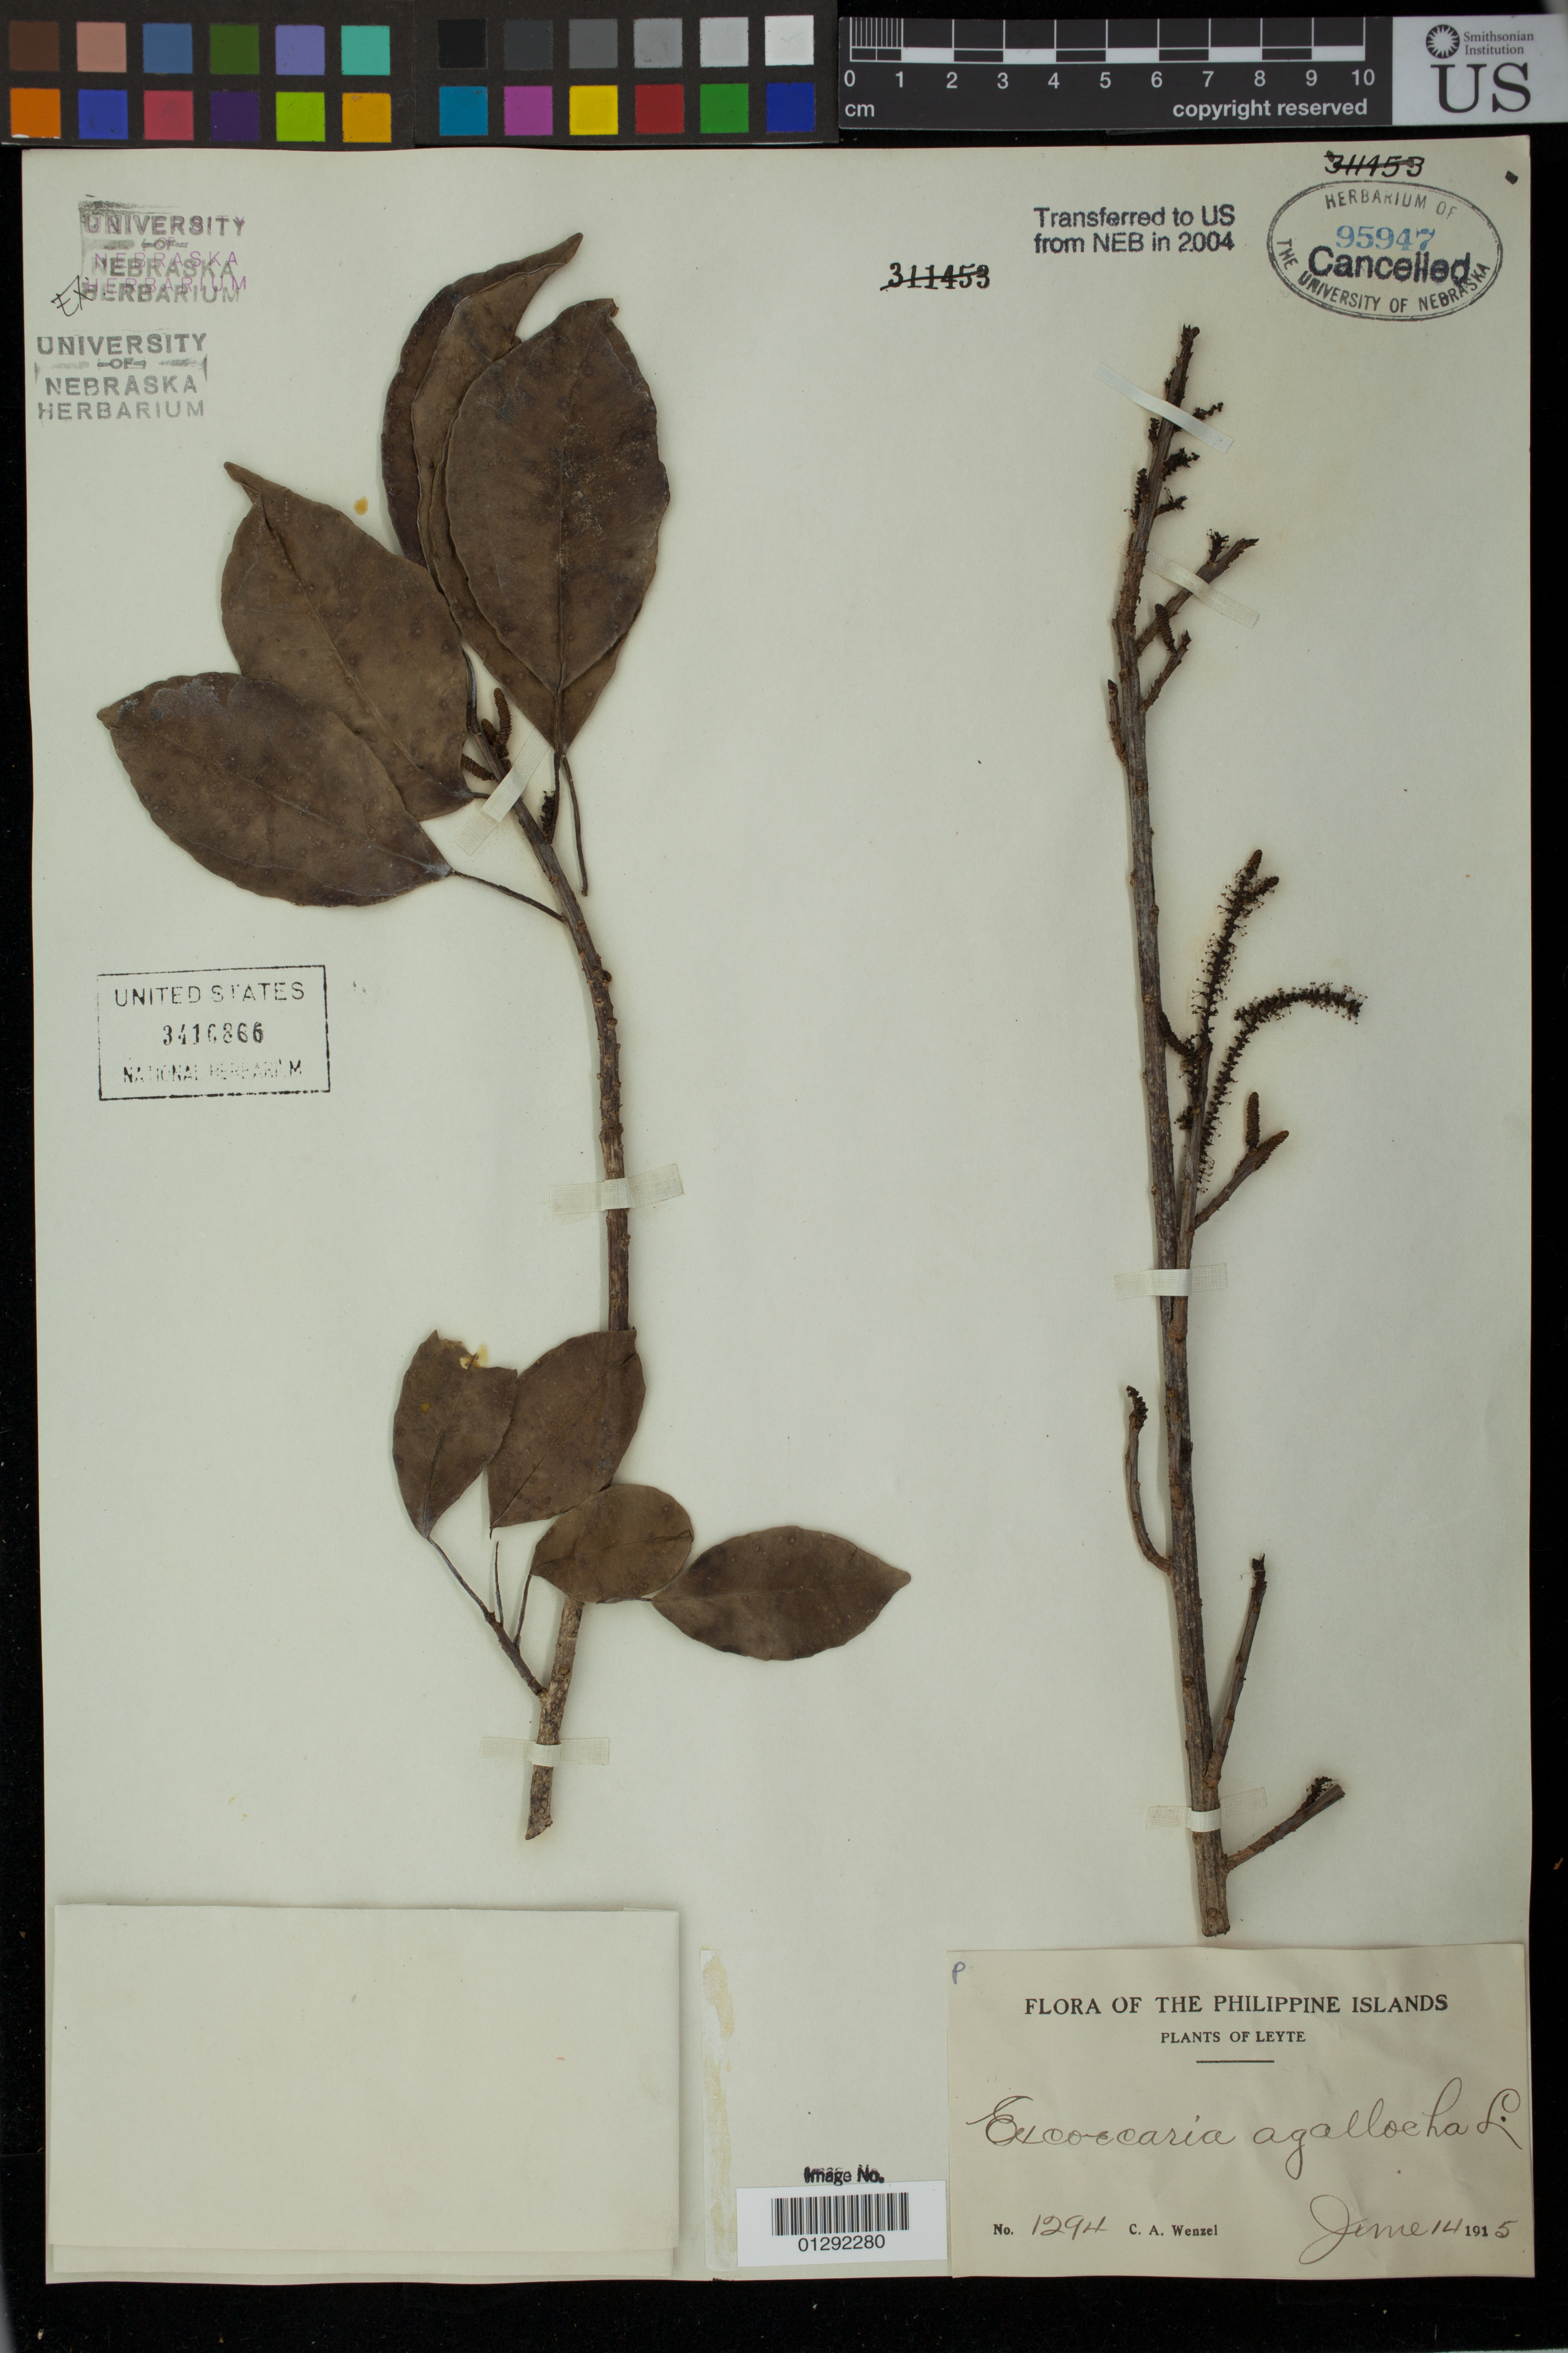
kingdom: Plantae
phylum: Tracheophyta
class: Magnoliopsida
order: Malpighiales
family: Euphorbiaceae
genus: Excoecaria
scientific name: Excoecaria agallocha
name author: L.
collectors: C. Wenzel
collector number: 1294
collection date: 1915-06-14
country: Philippines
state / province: Eastern Visayas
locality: Leyte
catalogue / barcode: US 3416866